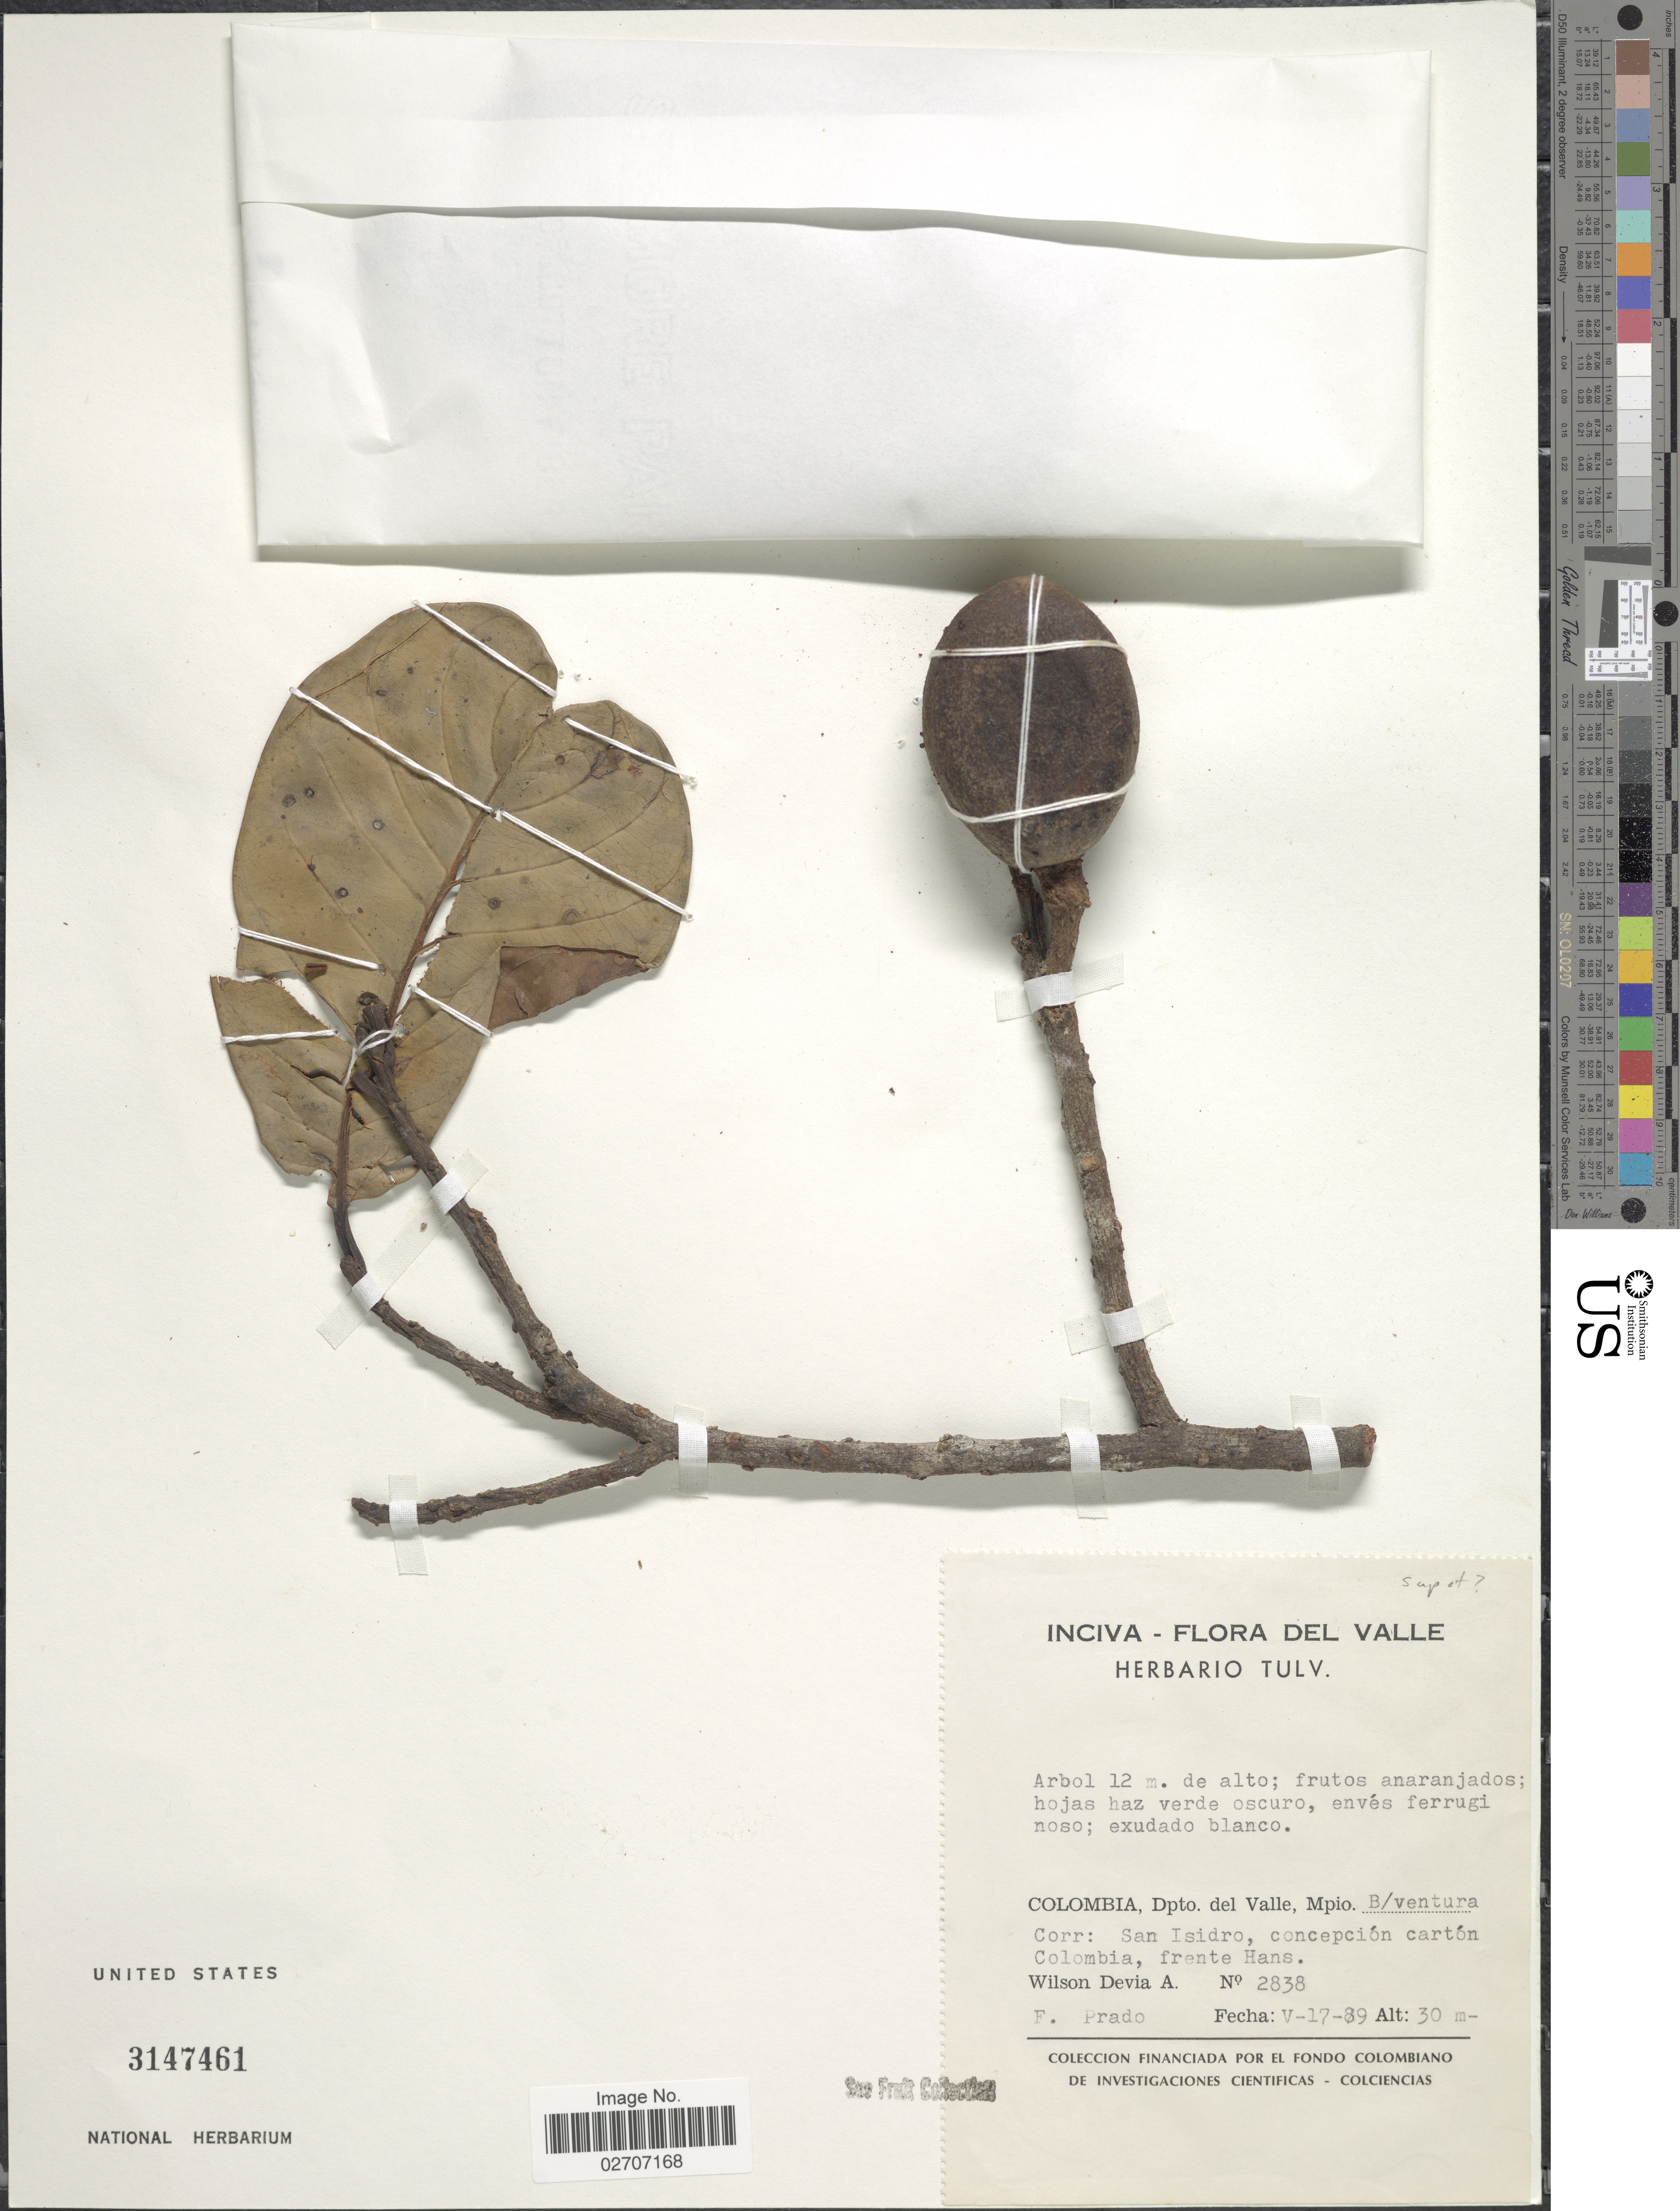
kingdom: Plantae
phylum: Tracheophyta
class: Magnoliopsida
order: Ericales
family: Sapotaceae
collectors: W. Devia A. & Prado. F.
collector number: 2838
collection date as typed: Transcribed d/m/y: 17/5/89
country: Colombia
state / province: Valle del Cauca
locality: Colombia, Dpto. del Valle., Mpio B/ventura Corr: San Isidoro, concepcion certon Colombia, frente a Hans.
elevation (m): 30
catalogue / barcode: US 3147461